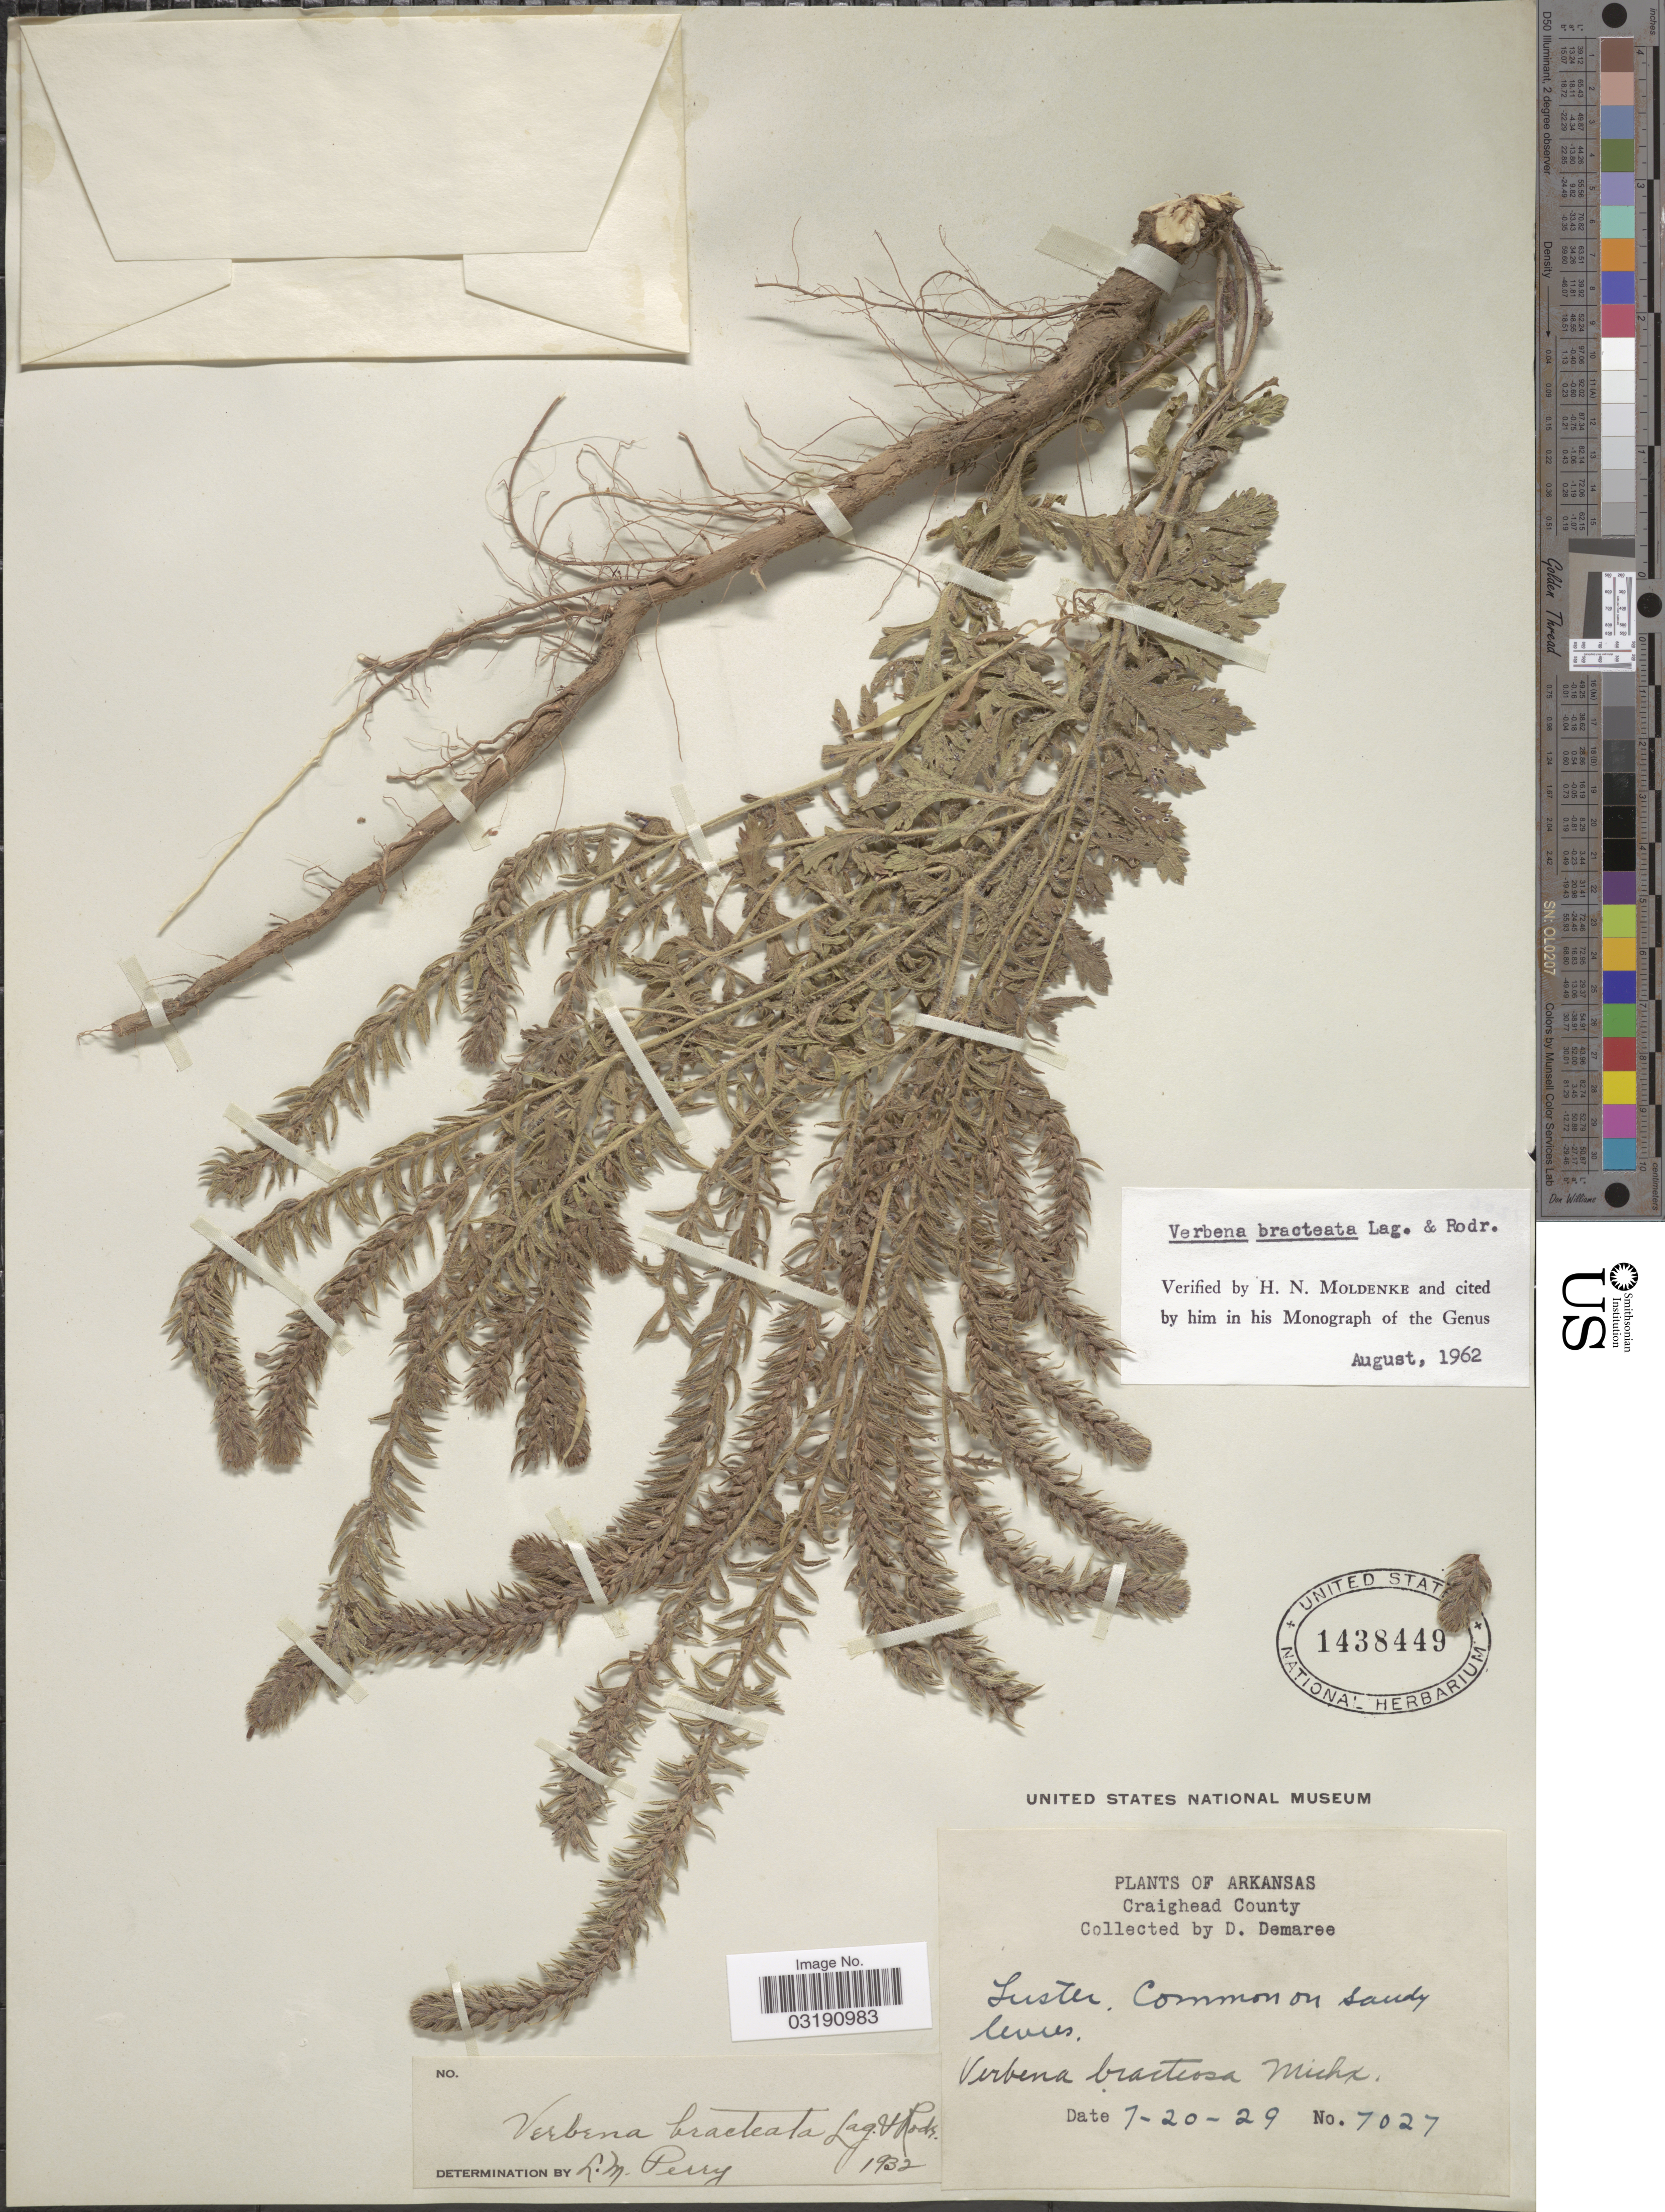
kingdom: Plantae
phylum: Tracheophyta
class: Magnoliopsida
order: Lamiales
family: Verbenaceae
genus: Verbena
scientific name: Verbena bracteata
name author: Cav. ex Lag. & Rodr.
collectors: D. Demaree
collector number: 7027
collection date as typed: Transcribed d/m/y: 20/7/29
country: United States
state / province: Arkansas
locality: Craighead County. Luster.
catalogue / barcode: US 1438449